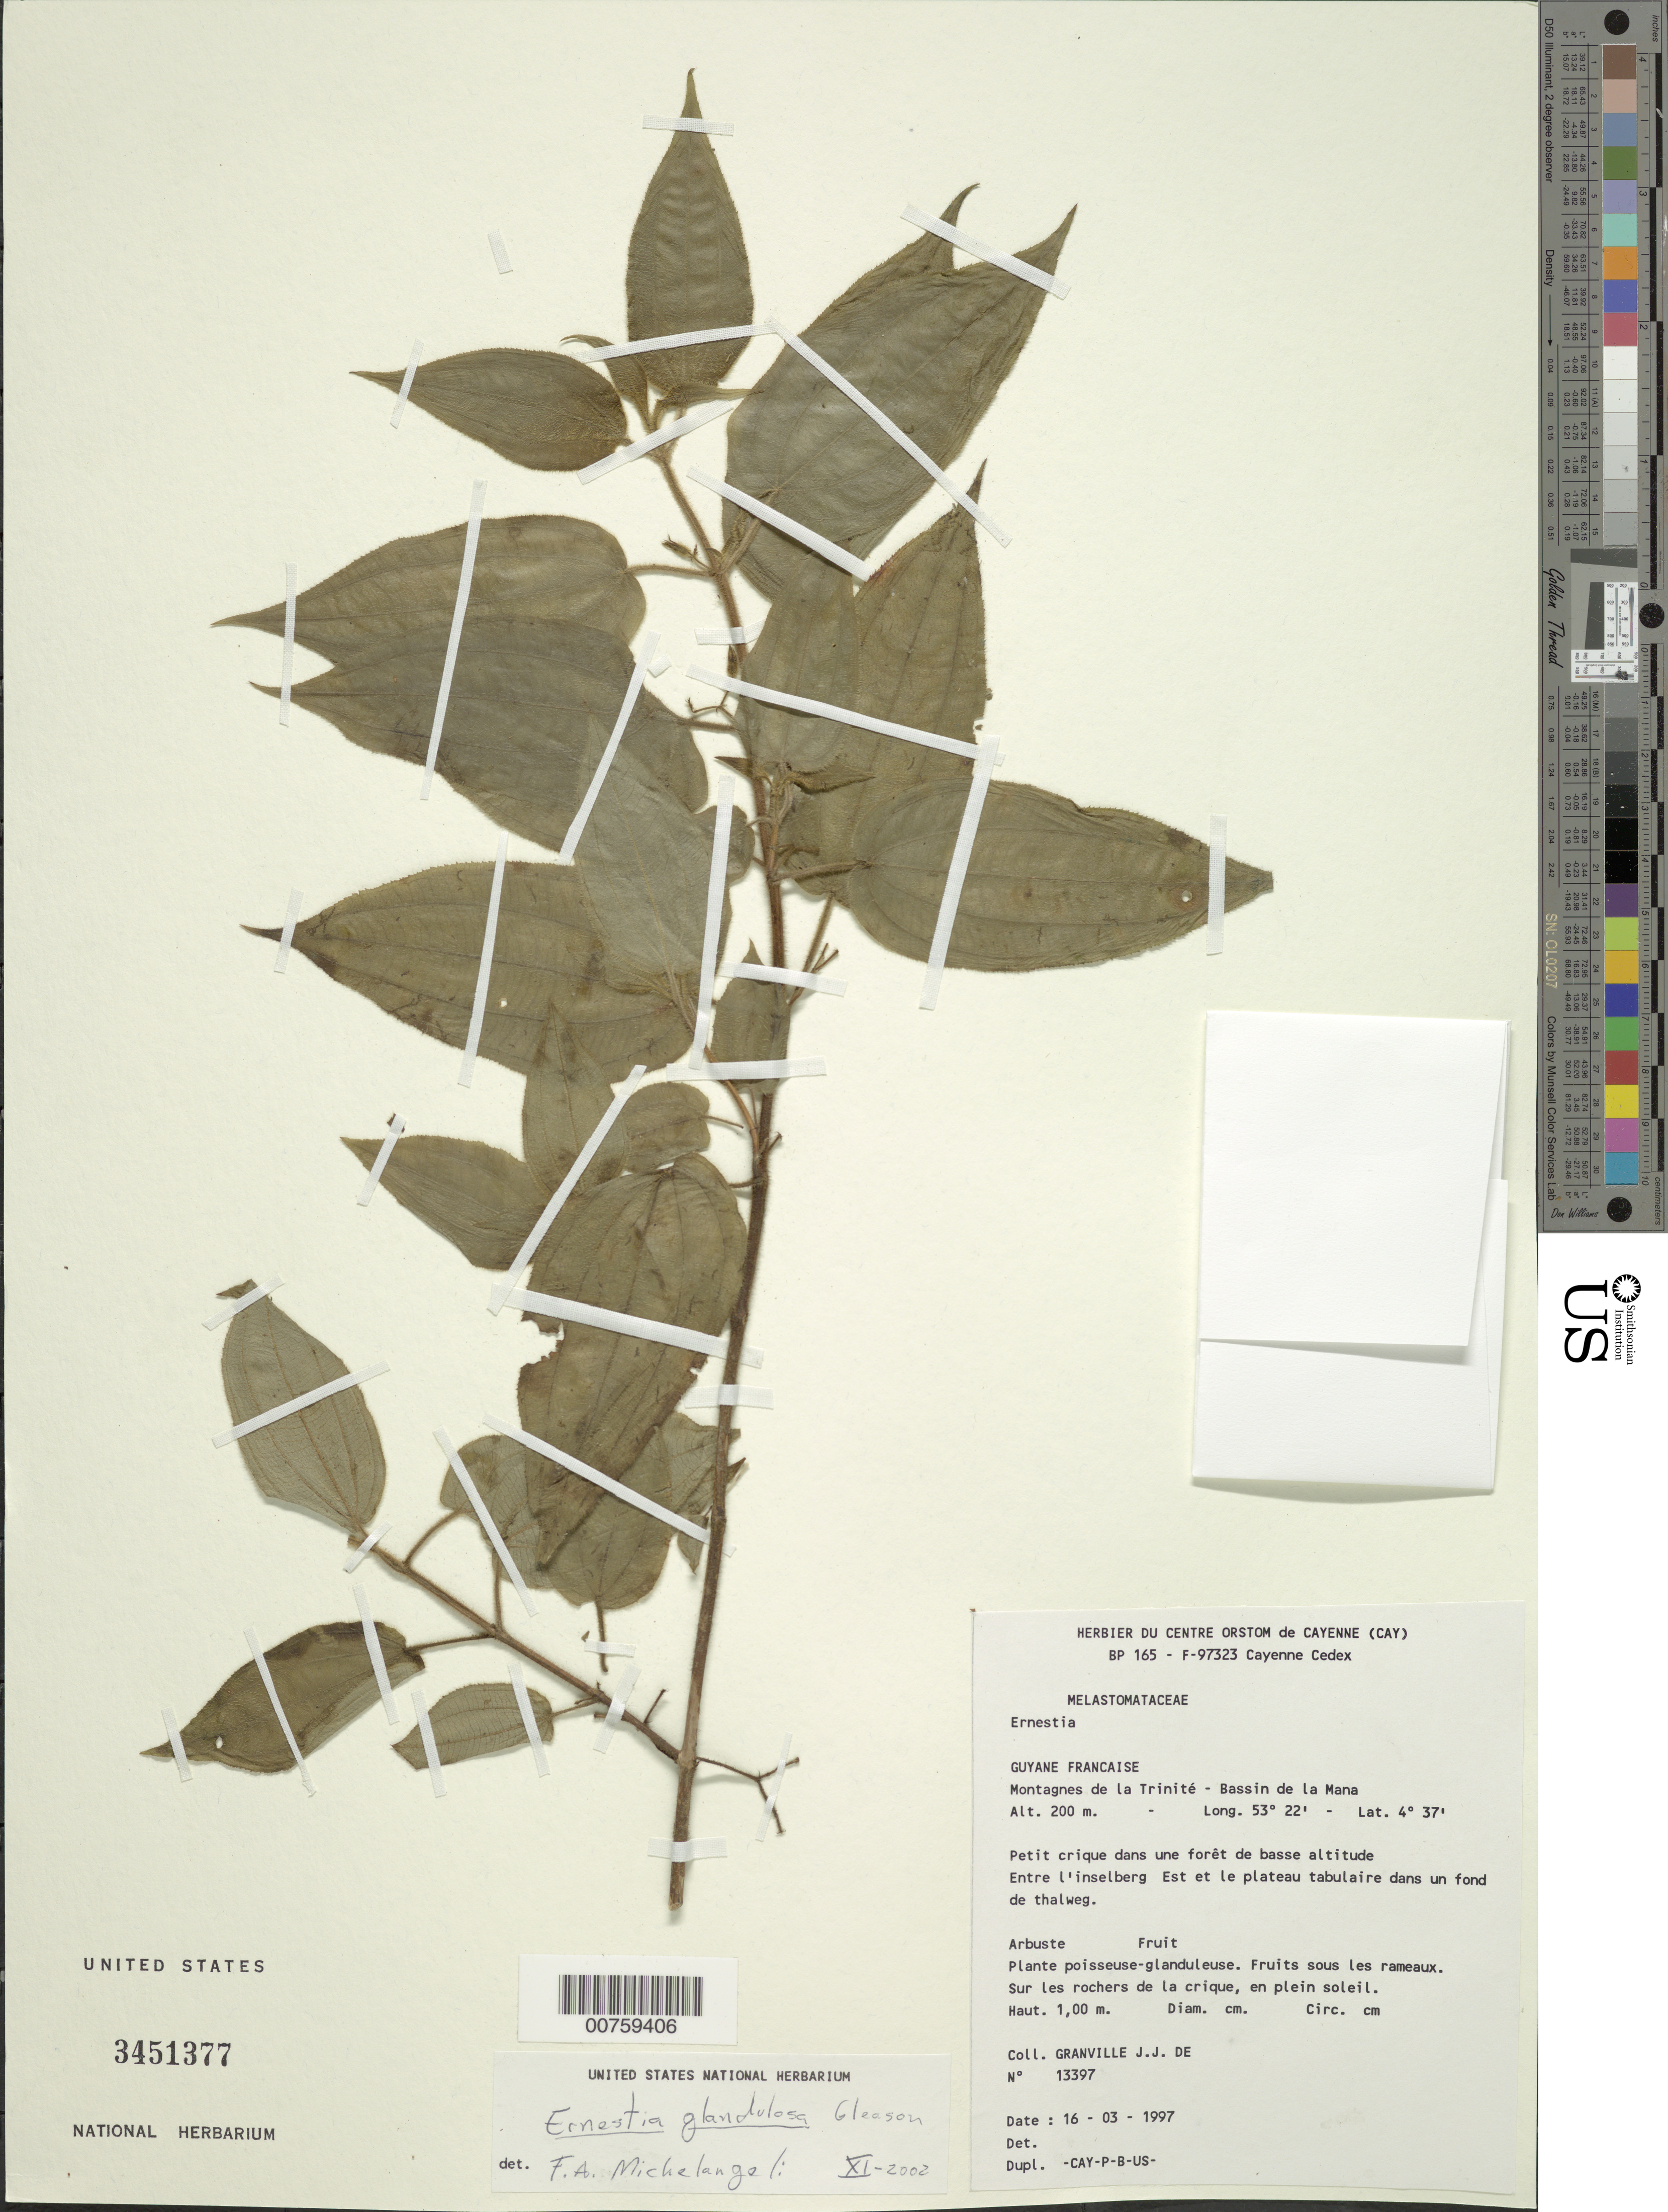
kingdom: Plantae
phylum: Tracheophyta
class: Magnoliopsida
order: Myrtales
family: Melastomataceae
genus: Pseudoernestia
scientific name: Pseudoernestia glandulosa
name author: (Gleason) M.J. Rocha & P.J.F. Guim.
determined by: Nunes da Silva, Diego, (RB), Jardim Botanico do Rio de Janeiro - Herbario (BRAZIL)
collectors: J.-J. de Granville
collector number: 13397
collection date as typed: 16-Mar-97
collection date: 1997-03-16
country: French Guiana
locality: Montagnes de la Trinité, Bassin de la Mana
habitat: Petit crique dans une forêt de basse altitude. Entre l'inselberg est et le plateau tabulaire dans un fond de thalweg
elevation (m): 200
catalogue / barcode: US 3451377